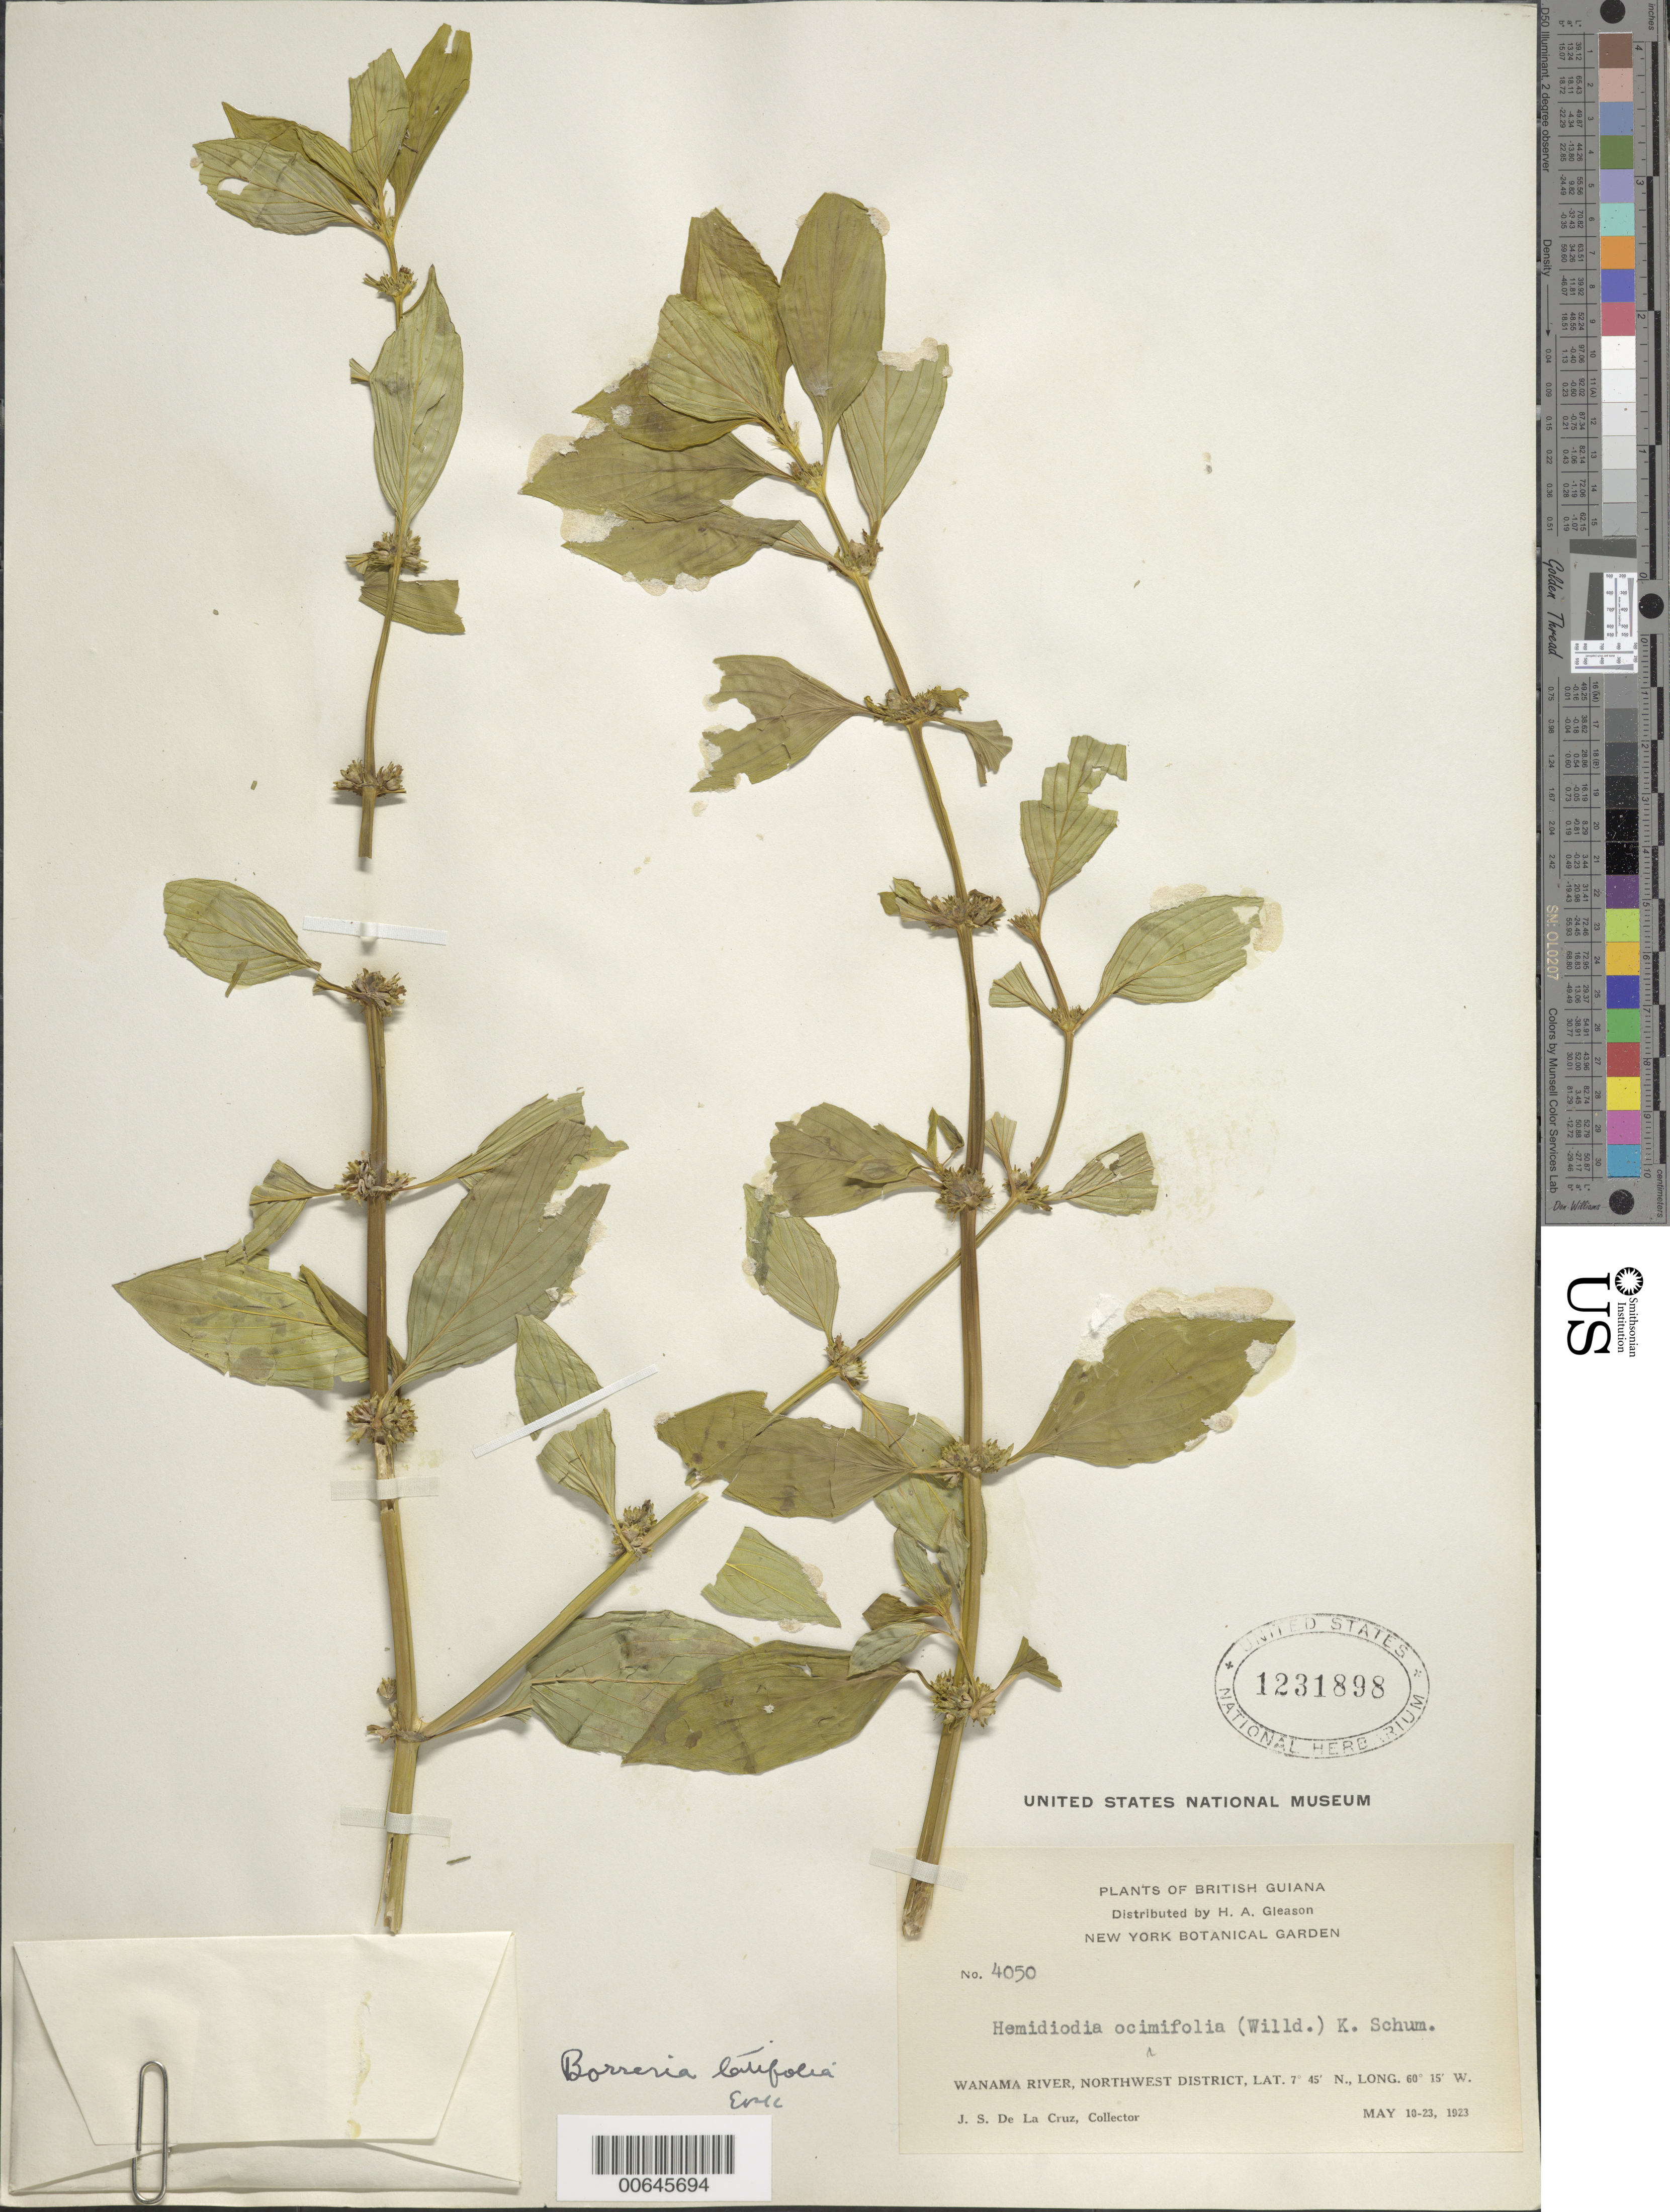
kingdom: Plantae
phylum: Tracheophyta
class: Magnoliopsida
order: Gentianales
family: Rubiaceae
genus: Borreria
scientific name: Borreria latifolia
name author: (Aubl.) K. Schum.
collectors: J. S. de la Cruz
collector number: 4050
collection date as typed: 10-May-23 to 23-May-23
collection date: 1923-05-10/1923-05-23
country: Guyana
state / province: Barima-Waini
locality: Wanama R., NW District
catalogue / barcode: US 1231898